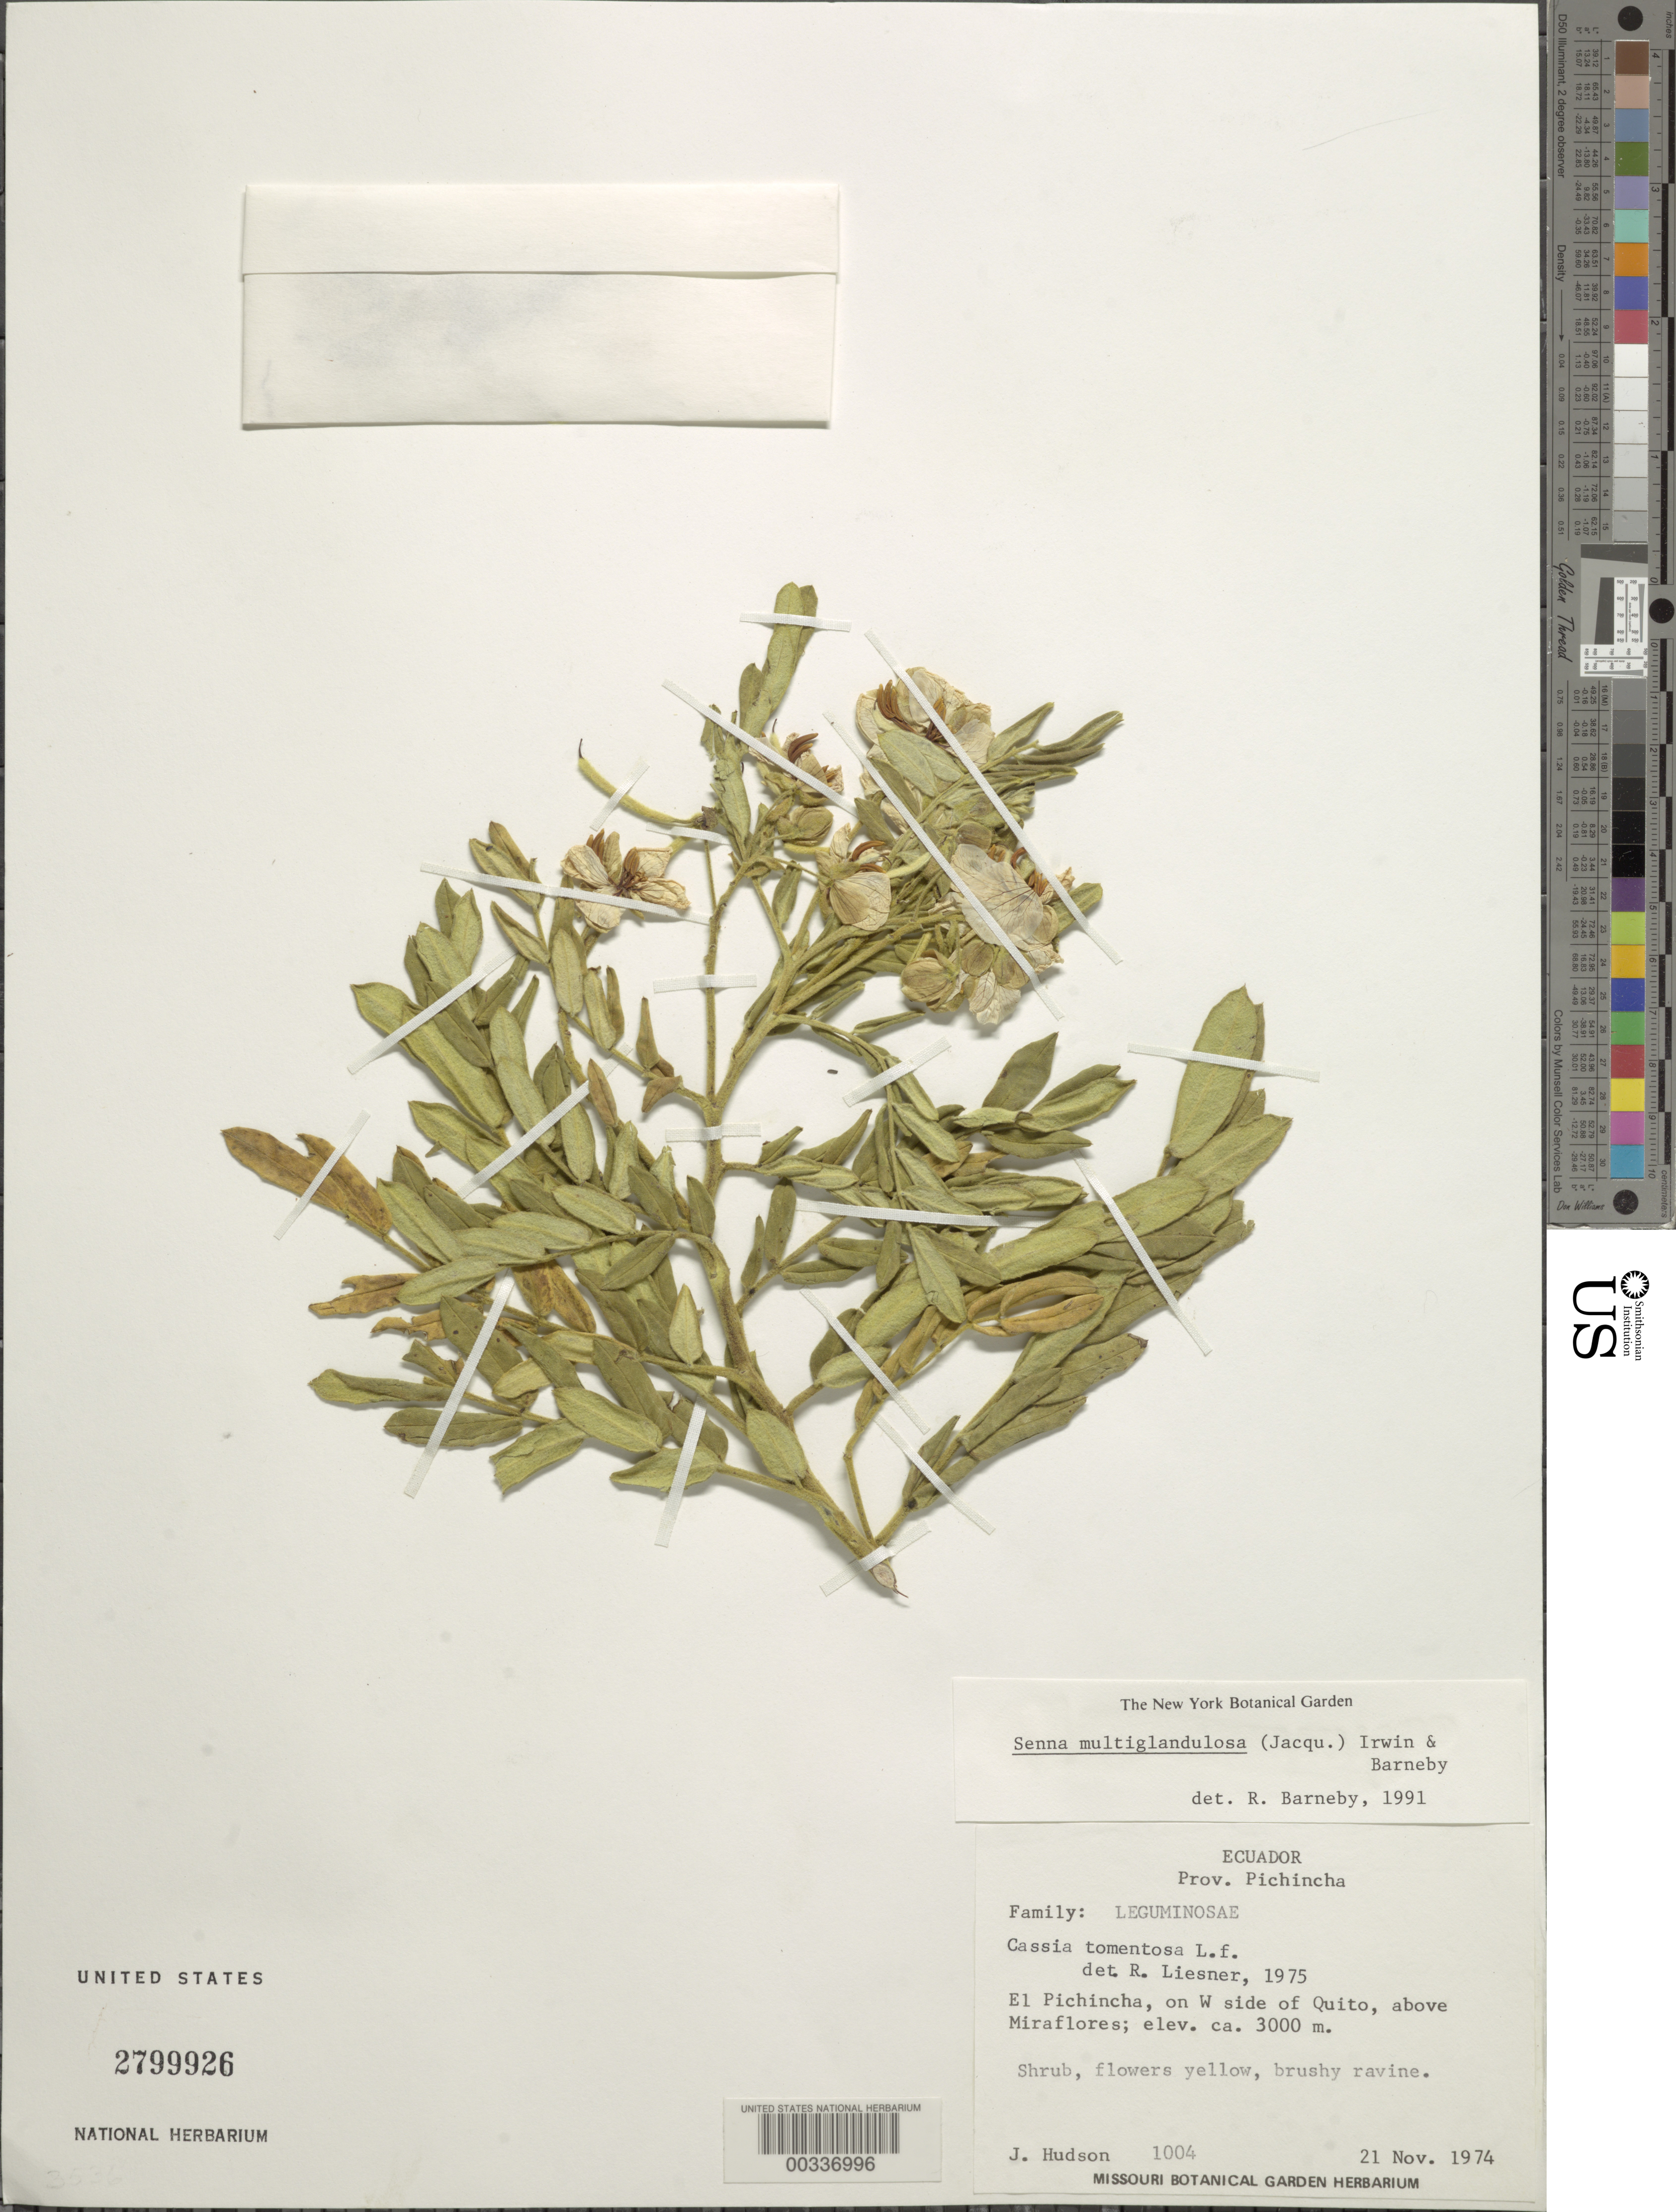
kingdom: Plantae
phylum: Tracheophyta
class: Magnoliopsida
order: Fabales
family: Fabaceae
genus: Senna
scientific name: Senna multiglandulosa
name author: (Jacq.) H.S. Irwin & Barneby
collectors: J. Hudson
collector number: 1004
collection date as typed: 21 Nov 1974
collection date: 1974-11-21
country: Ecuador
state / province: Pichincha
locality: El pichincha, on w side of Quito, above Miraflores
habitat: Brushy ravine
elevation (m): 3000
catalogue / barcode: US 2799926